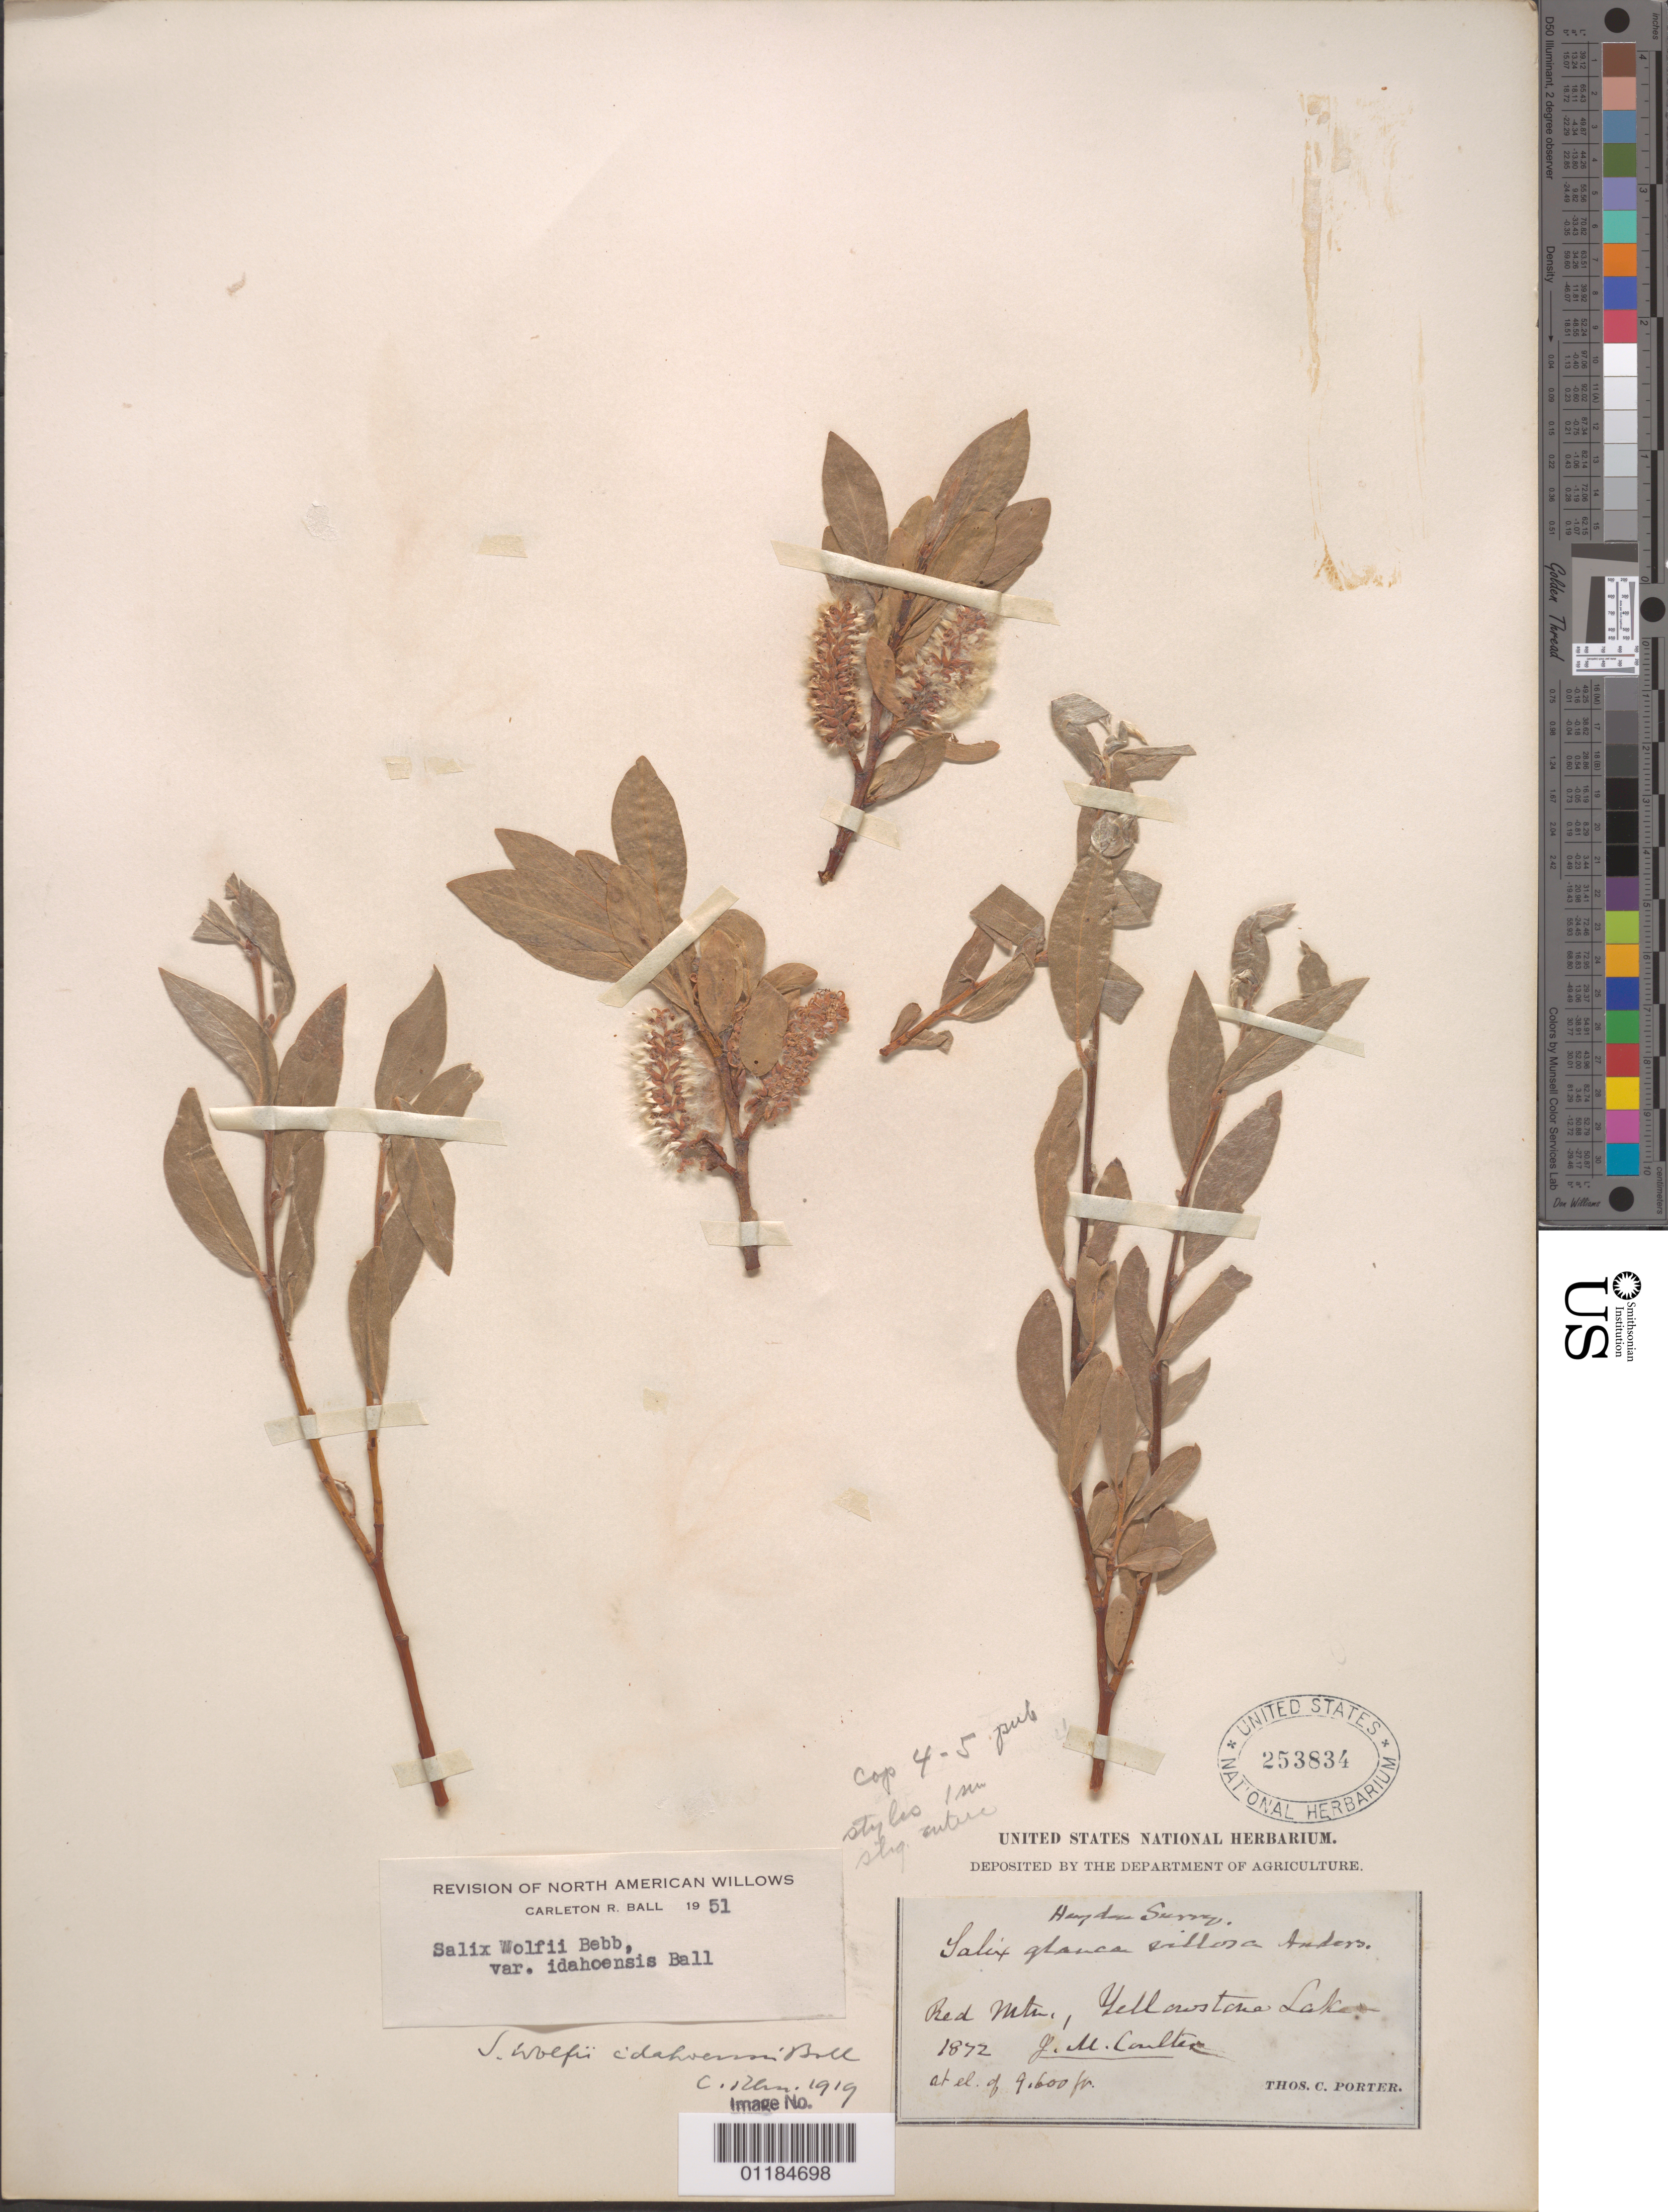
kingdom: Plantae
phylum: Tracheophyta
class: Magnoliopsida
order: Malpighiales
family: Salicaceae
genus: Salix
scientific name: Salix pseudocordata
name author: (Andersson) Andersson ex Rydb.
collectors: J. M. Coulter & T. C. Porter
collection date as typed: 1872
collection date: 1872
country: United States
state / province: Wyoming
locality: Red Mts., Yellowstone Lakes.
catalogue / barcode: US 253834